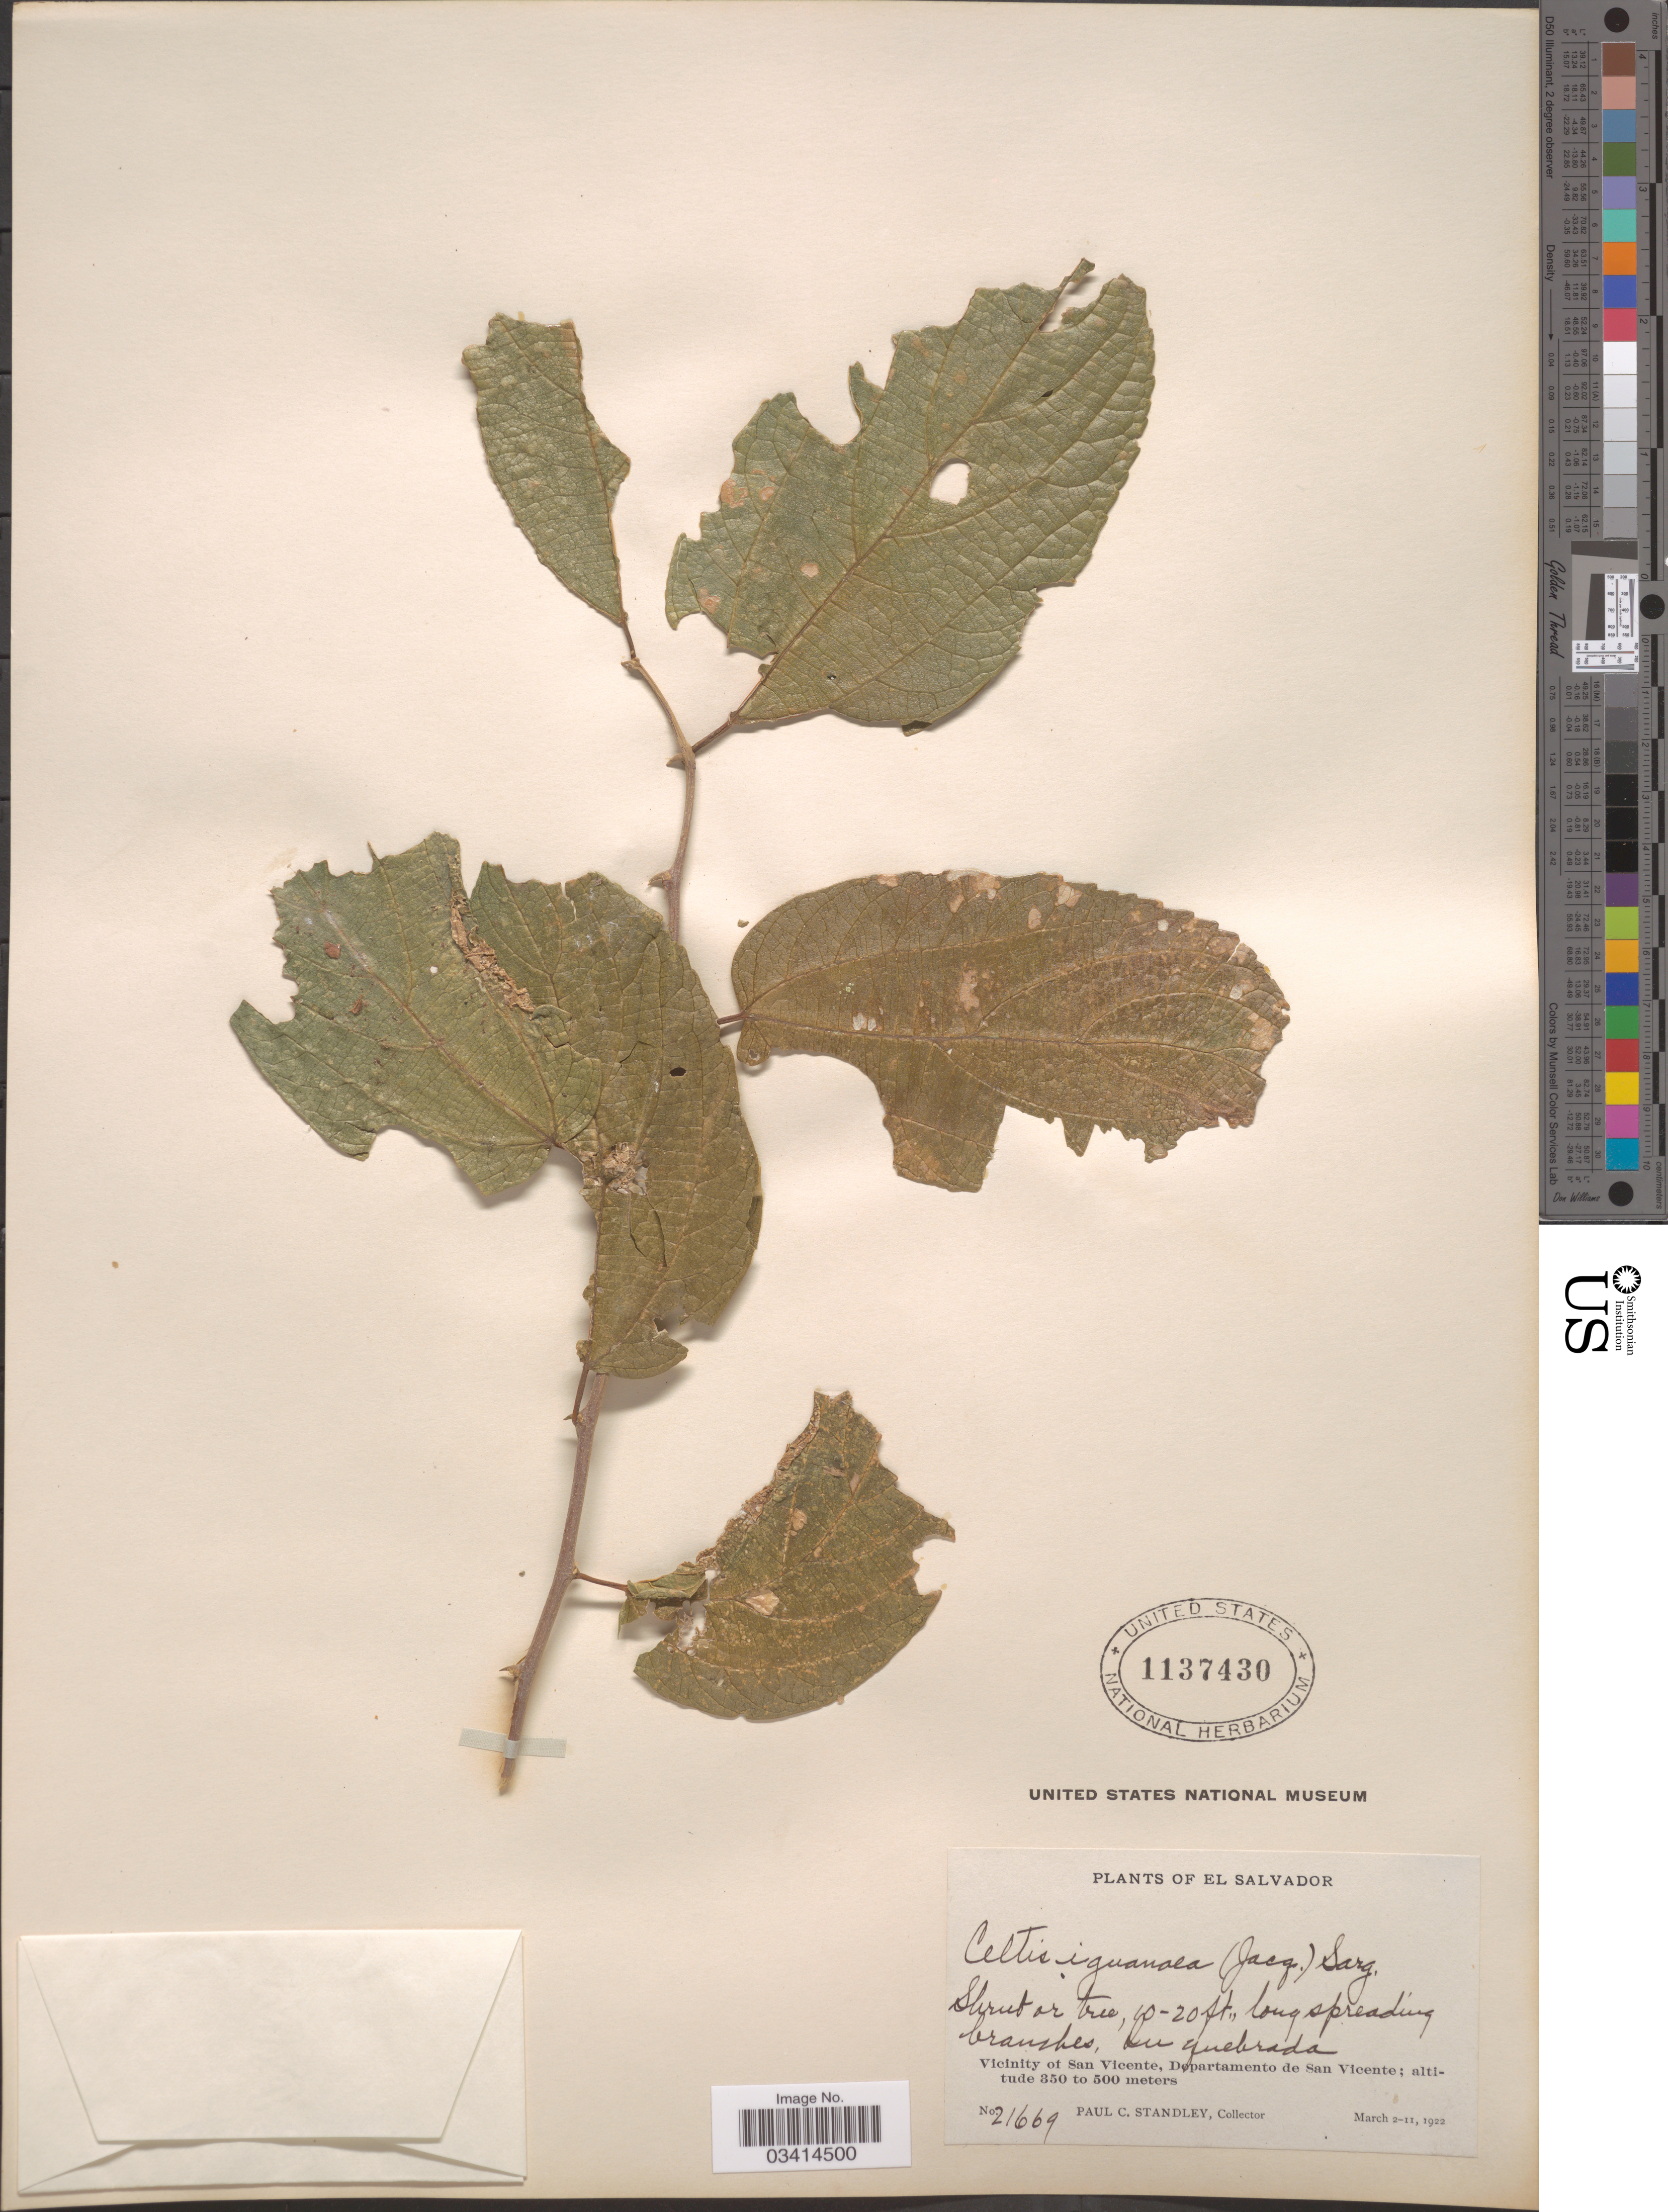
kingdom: Plantae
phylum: Tracheophyta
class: Magnoliopsida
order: Rosales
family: Cannabaceae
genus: Celtis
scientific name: Celtis iguanaea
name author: (Jacq.) Sarg.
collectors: P. C. Standley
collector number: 21669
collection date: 1922-03-02/1922-03-11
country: El Salvador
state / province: San Vincente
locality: Vicinity of San Vicente, Departamento de San Vicente.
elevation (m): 350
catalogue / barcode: US 1137430